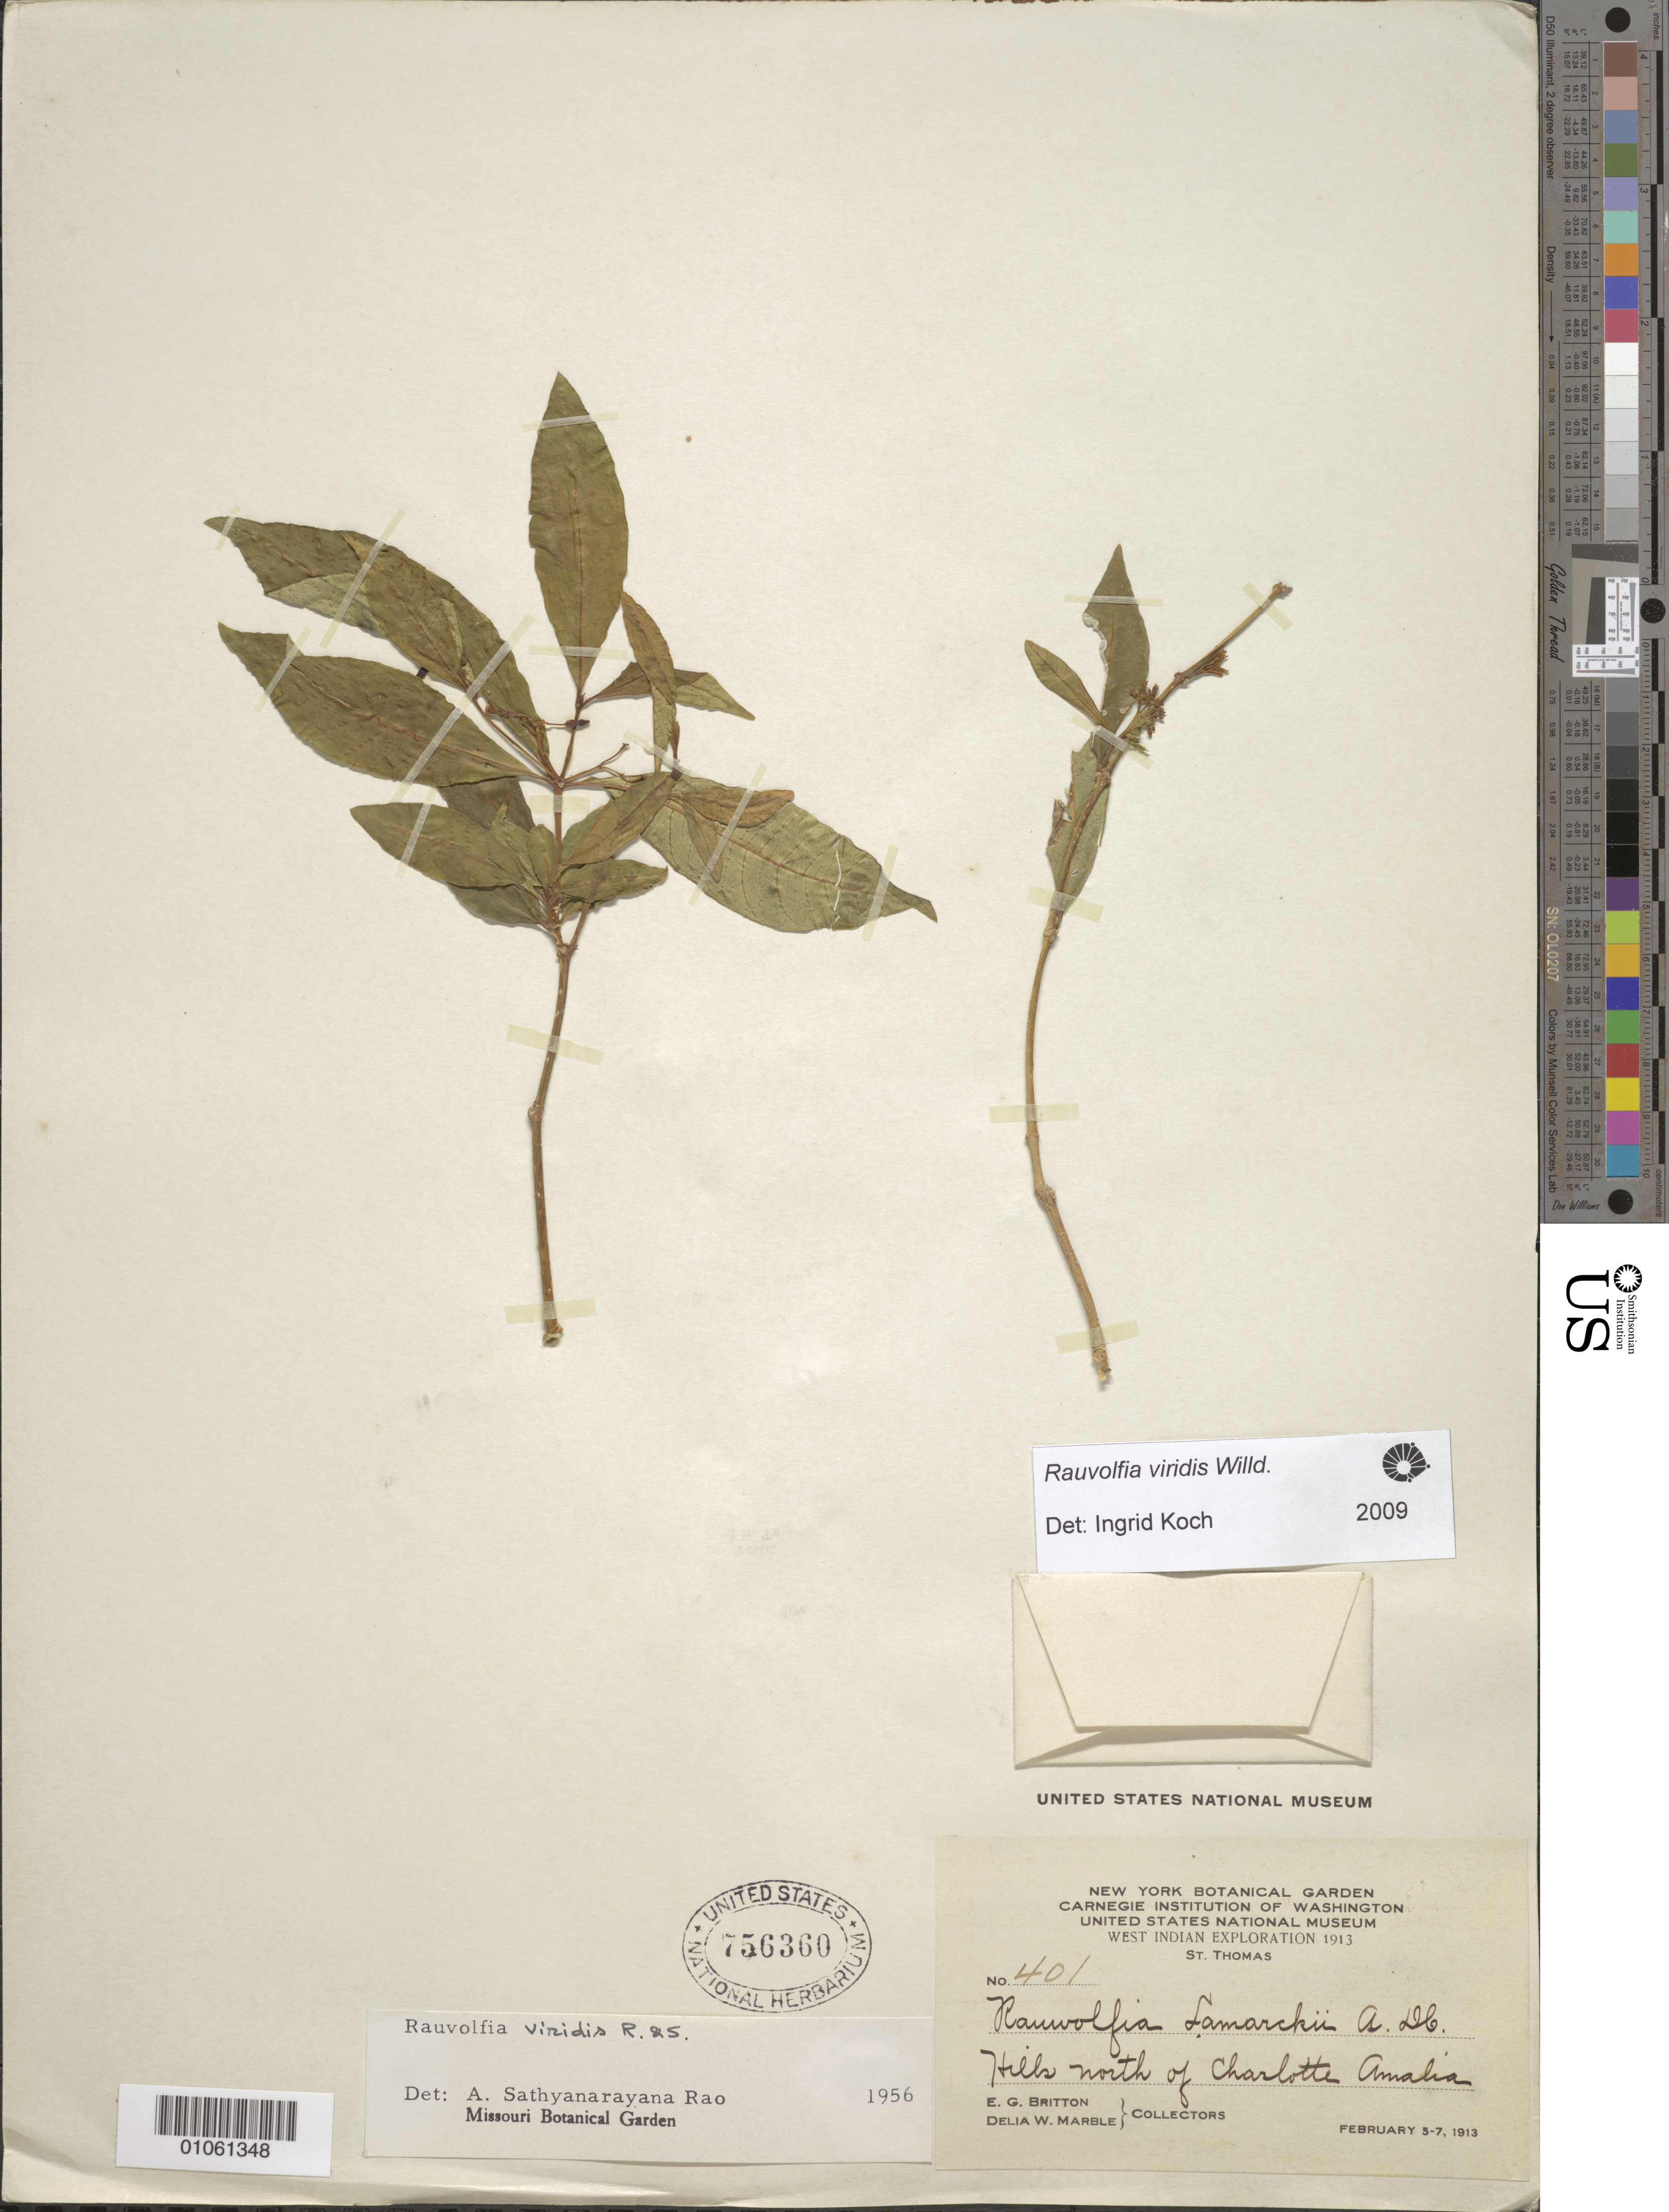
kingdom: Plantae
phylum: Tracheophyta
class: Magnoliopsida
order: Gentianales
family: Apocynaceae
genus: Rauvolfia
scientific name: Rauvolfia viridis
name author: Willd. ex Roem. & Schult.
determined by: Koch, I.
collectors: N. Britton & D. W. Marble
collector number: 401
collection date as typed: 05 Feb 1913 to 07 Feb 1913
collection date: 1913-02-05/1913-02-07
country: U.S. Virgin Islands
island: St. Thomas I.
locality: Charlotte Amalia, hills north of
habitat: Hills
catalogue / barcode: US 756360